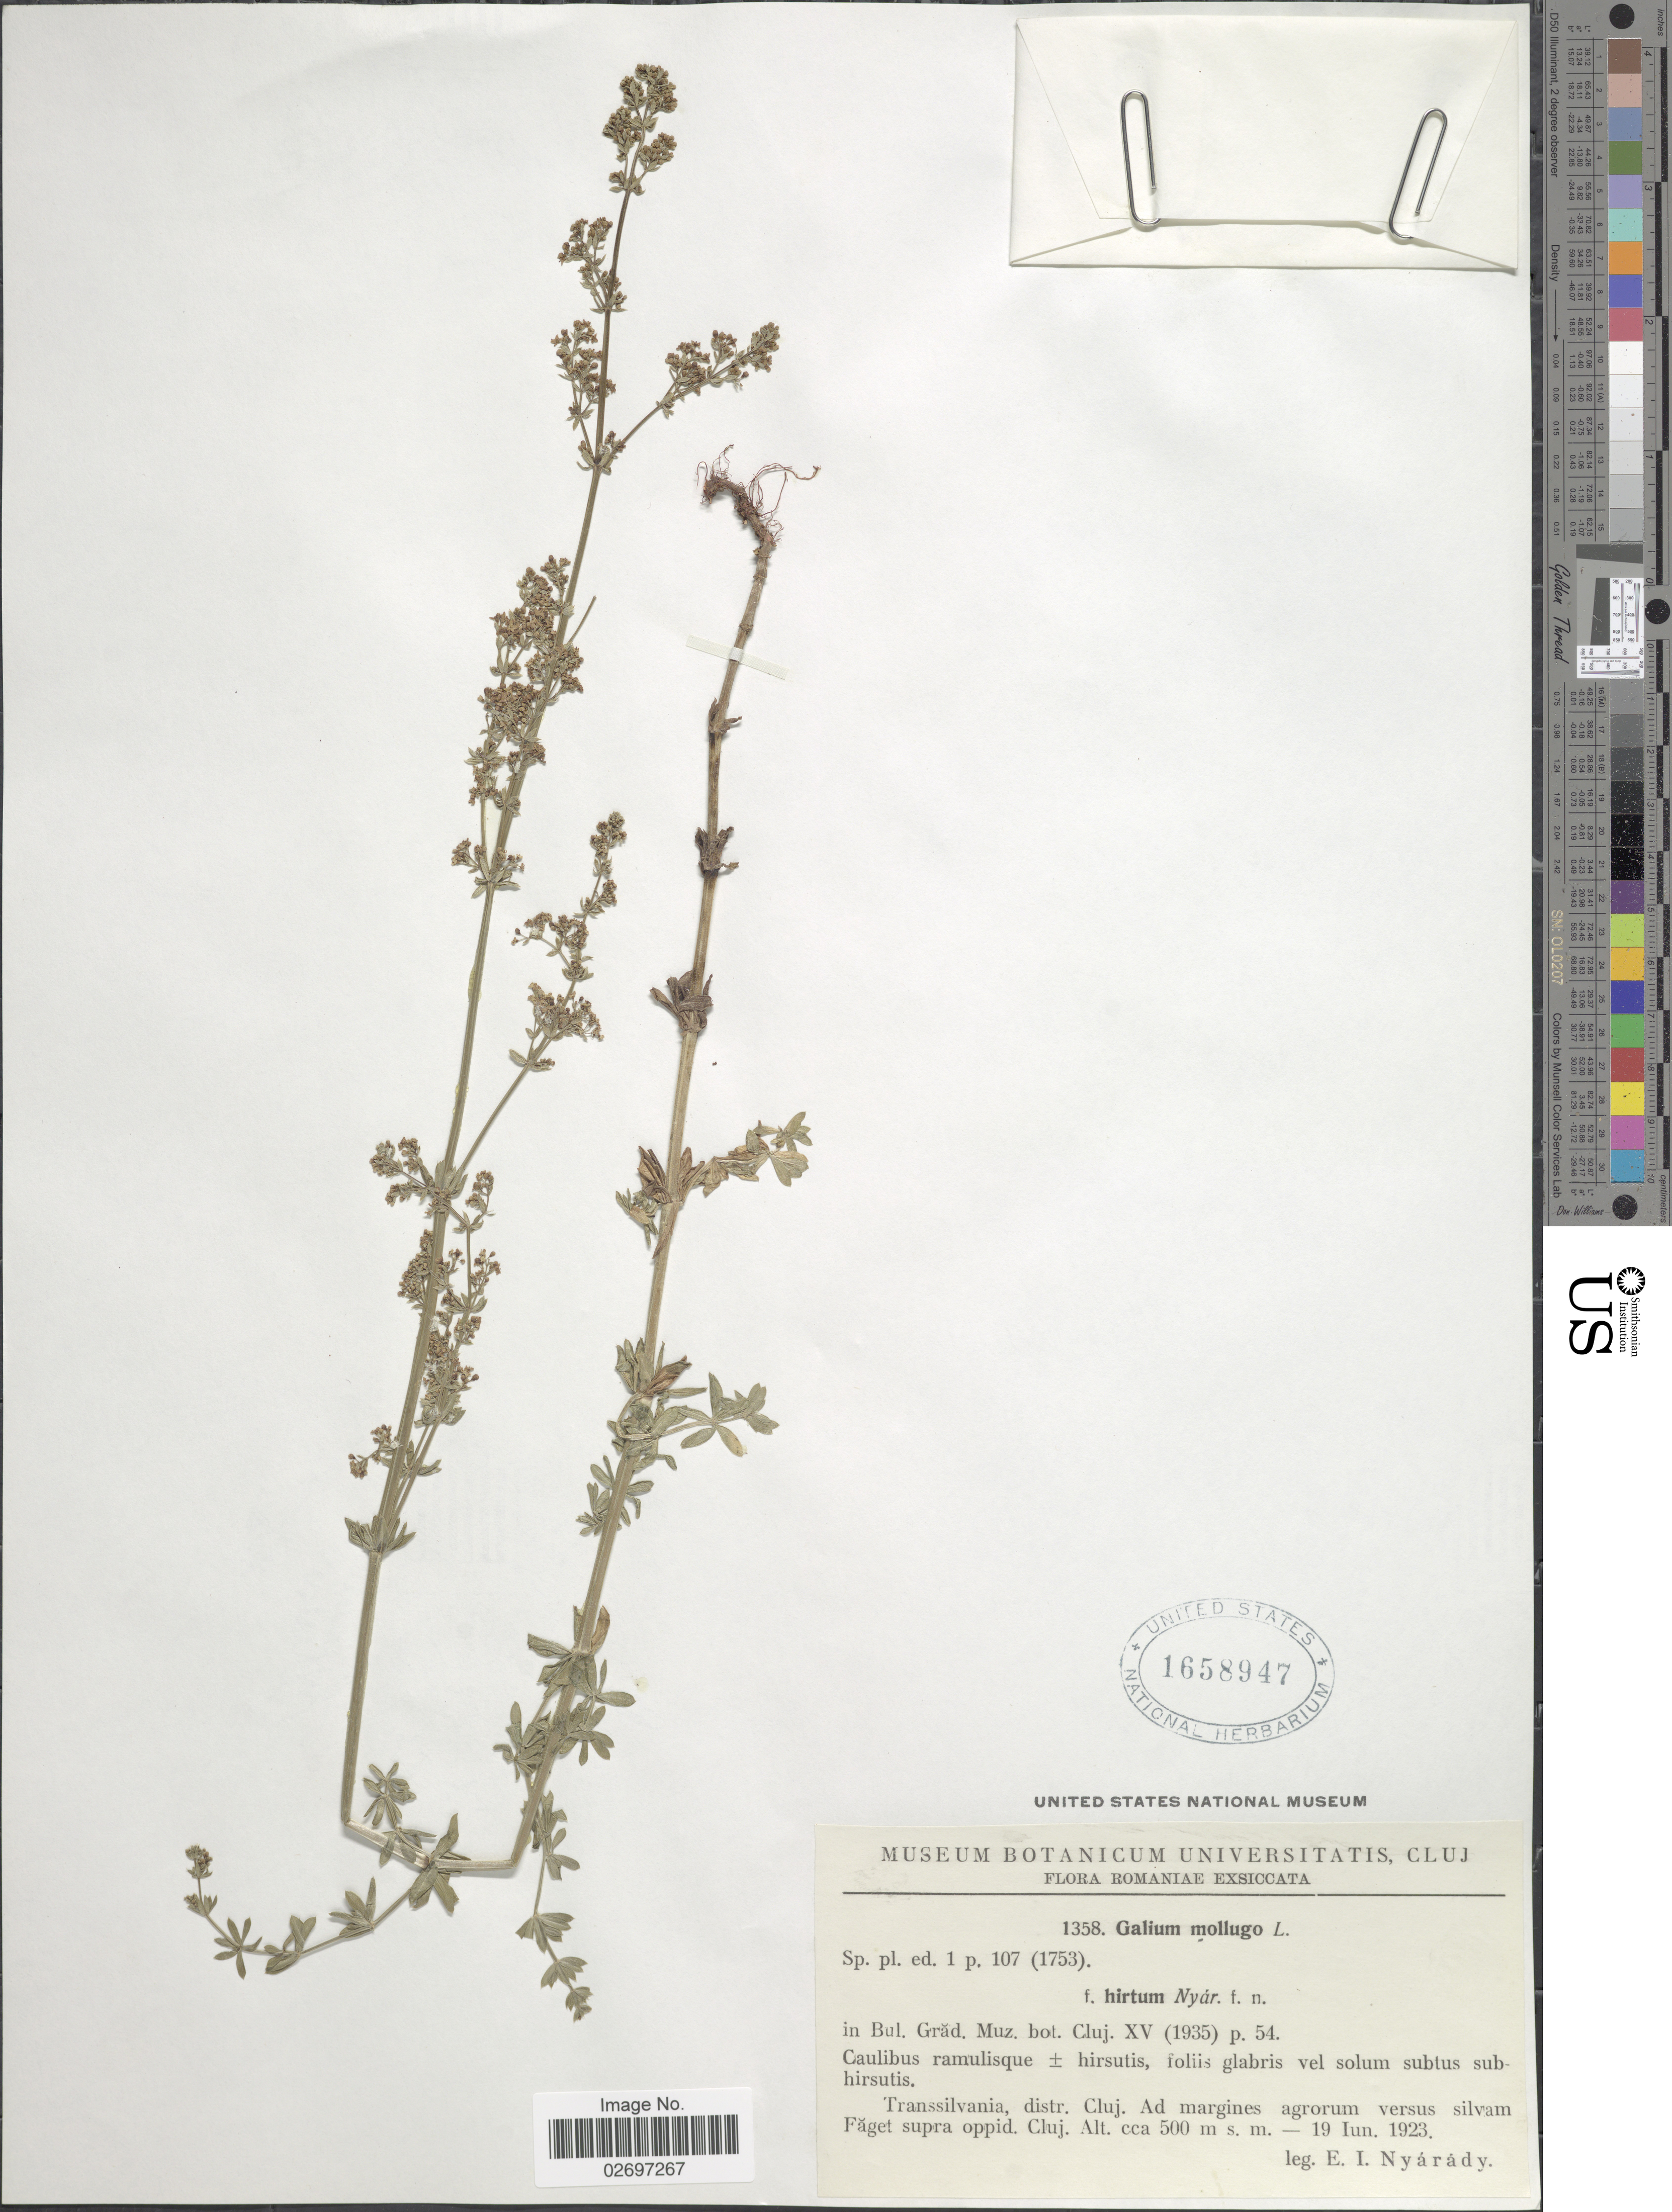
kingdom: Plantae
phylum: Tracheophyta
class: Magnoliopsida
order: Gentianales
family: Rubiaceae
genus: Galium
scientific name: Galium mollugo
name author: L.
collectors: E. Nyárády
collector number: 1358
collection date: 1923-06-19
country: Romania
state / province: Cluj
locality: Transsilvania. Ad margines versus silvam Faget supra oppid. Cluj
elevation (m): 500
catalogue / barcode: US 1658947